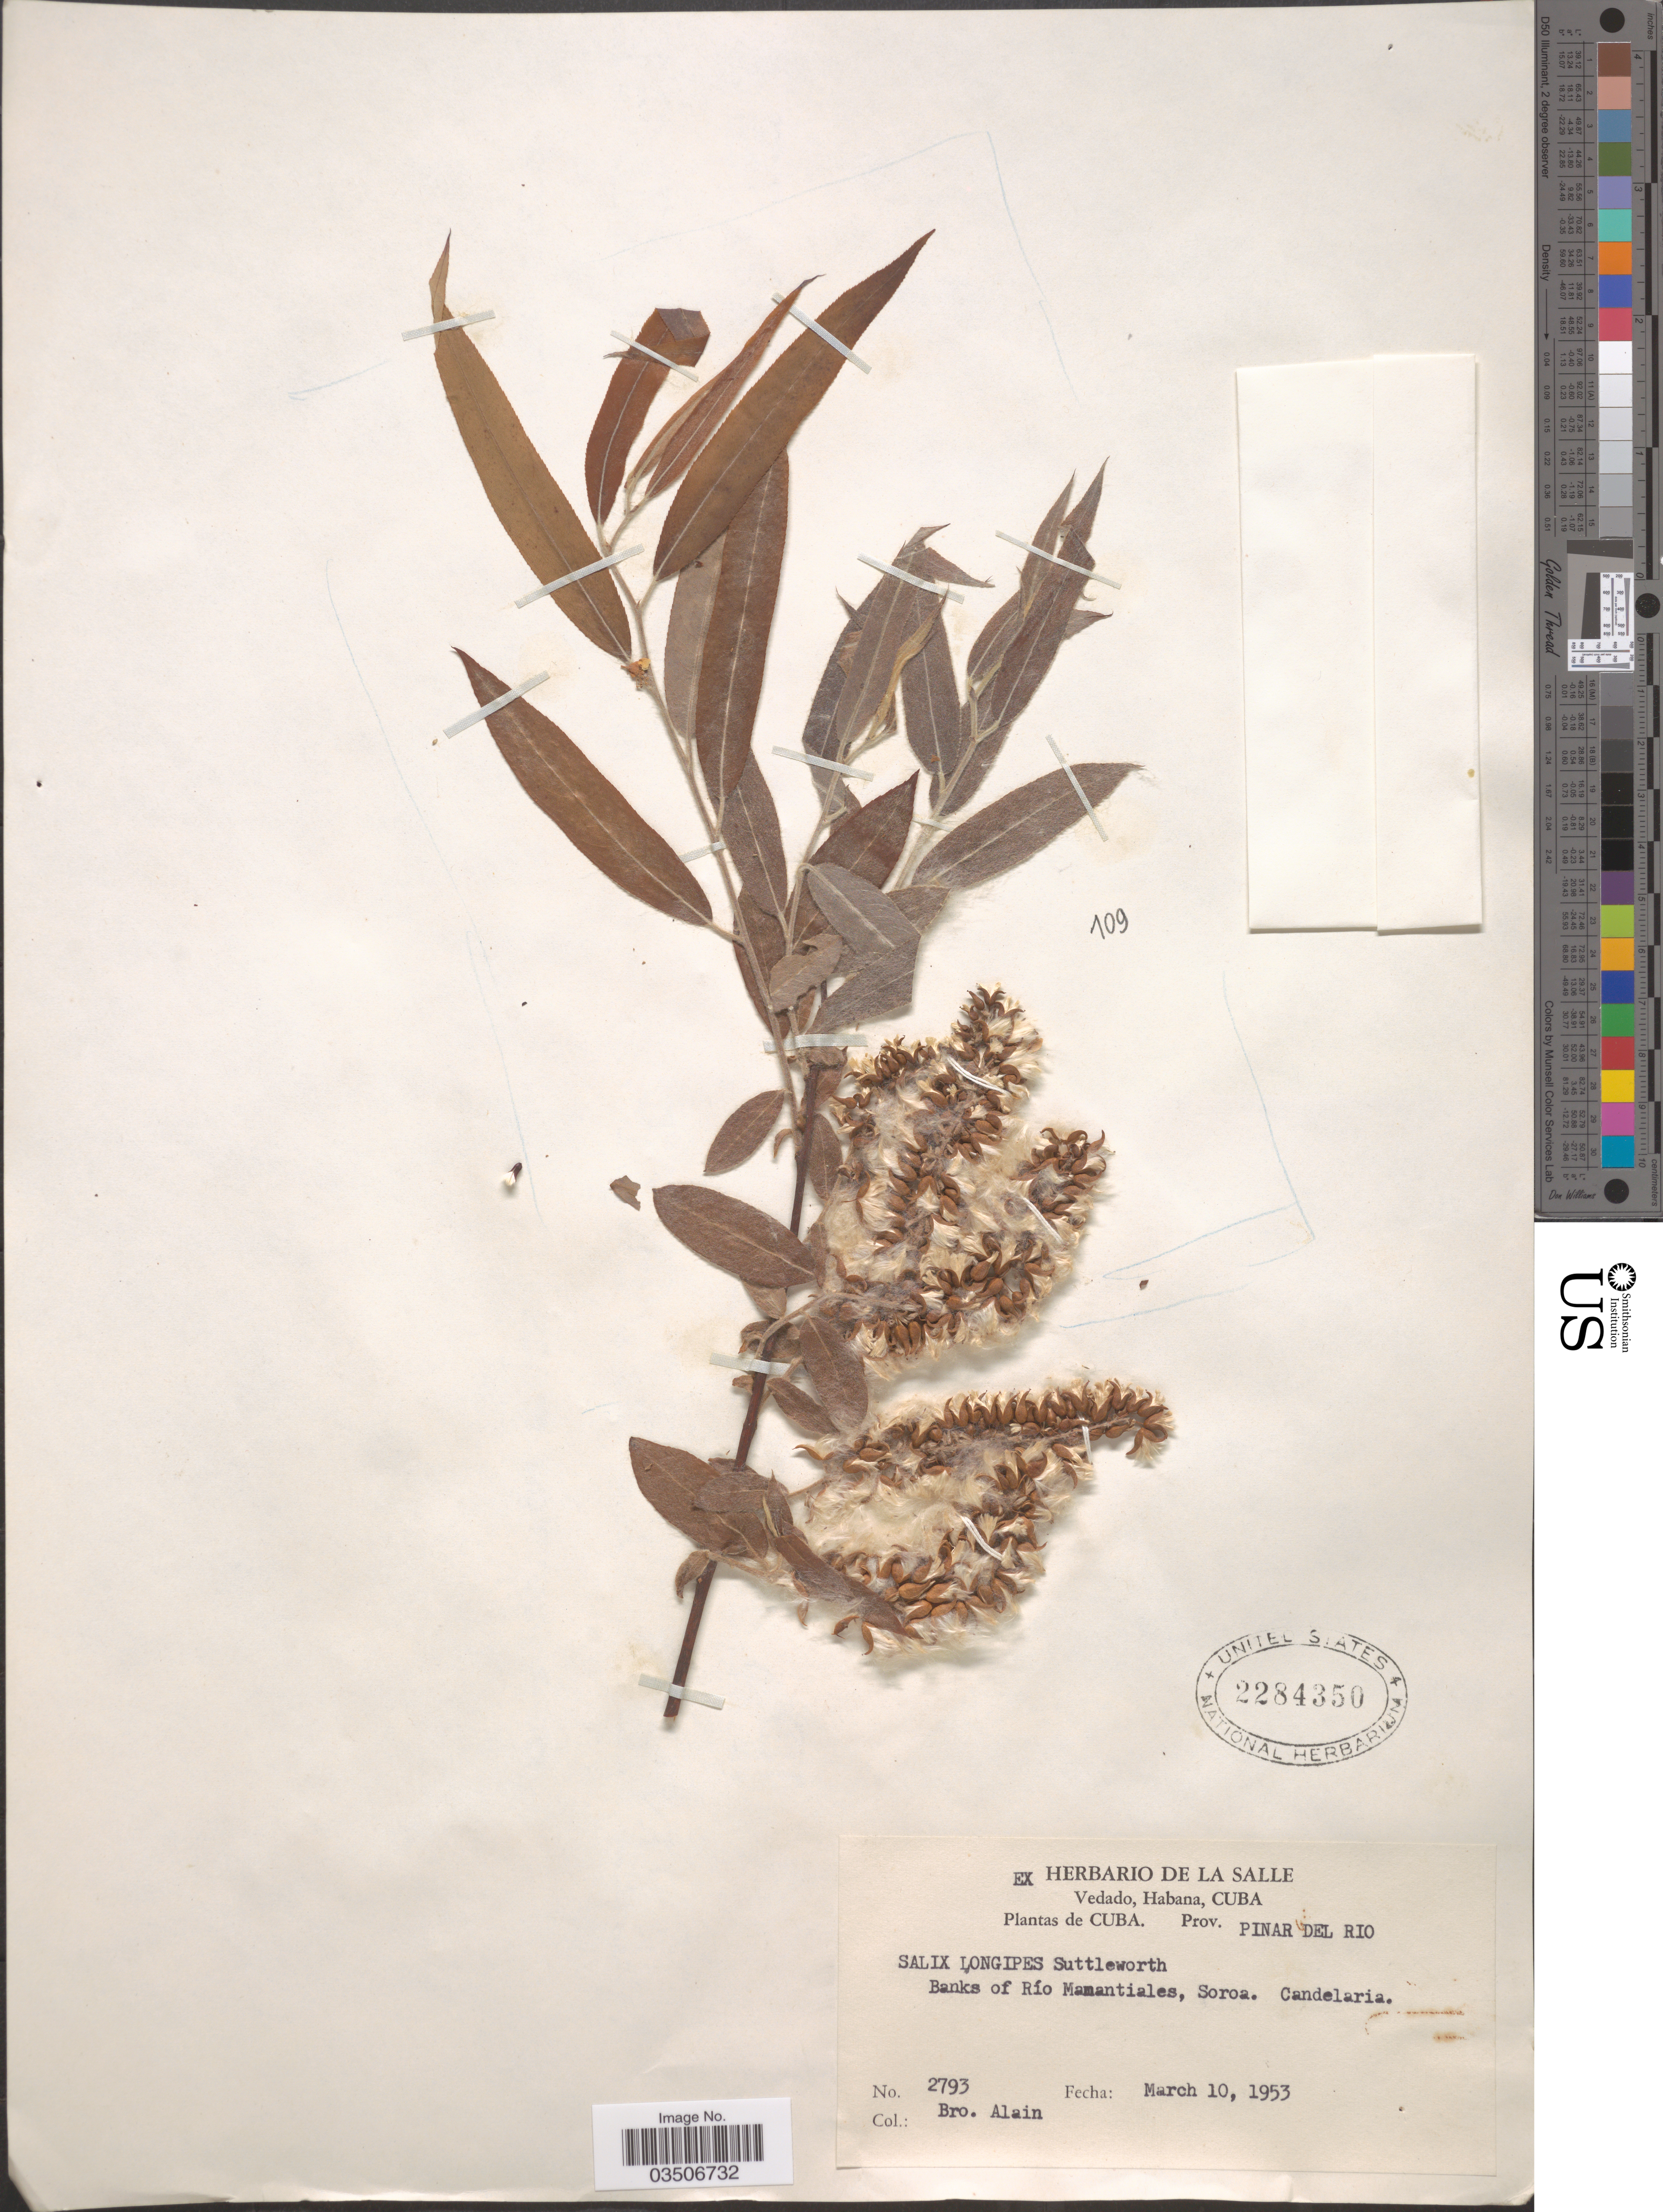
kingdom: Plantae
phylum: Tracheophyta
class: Magnoliopsida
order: Malpighiales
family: Salicaceae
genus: Salix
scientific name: Salix longipes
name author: Shuttlew. ex Andersson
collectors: A. H. Liogier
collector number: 2793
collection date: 1953-03-10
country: Cuba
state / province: Pinar del Río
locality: Banks of Río Mamantiales, Soroa. Candelaria.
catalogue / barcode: US 2284350